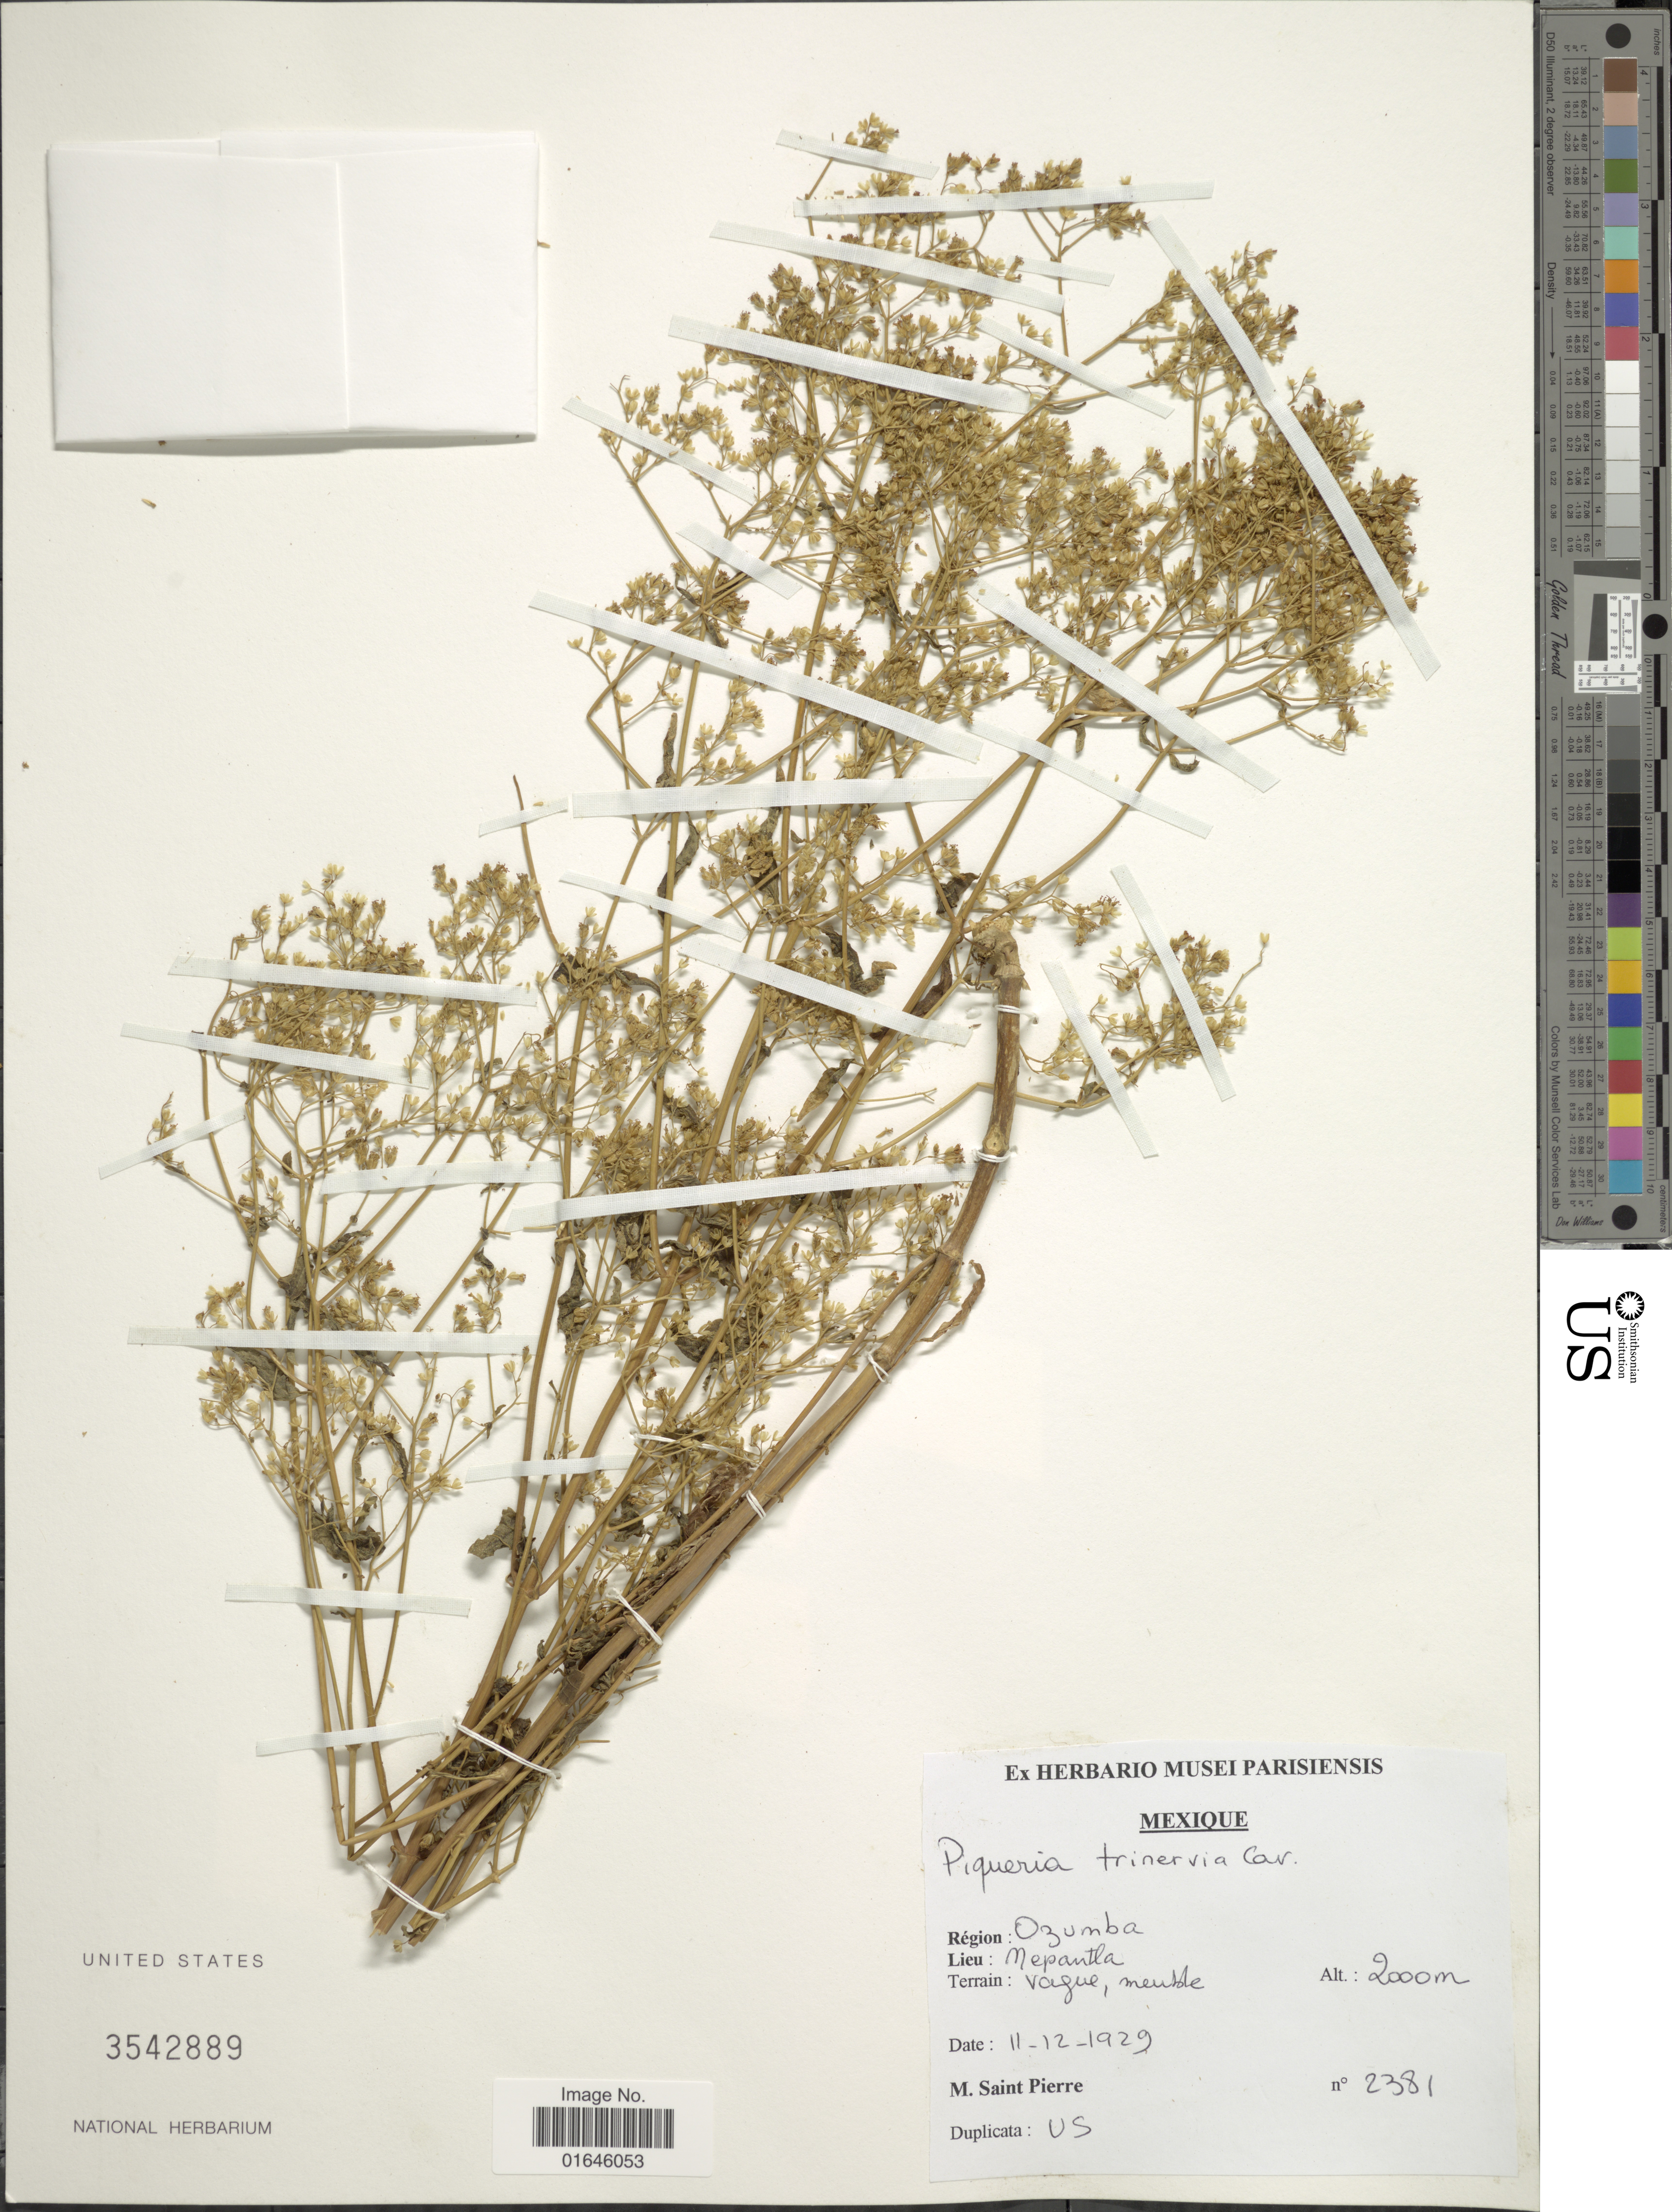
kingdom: Plantae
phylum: Tracheophyta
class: Magnoliopsida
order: Asterales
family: Asteraceae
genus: Piqueria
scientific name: Piqueria trinervia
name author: Cav.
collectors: M. Saint-Pierre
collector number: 2381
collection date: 1929-12-11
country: Mexico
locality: Ozumba, Nepantla, Vague, neuble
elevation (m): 2000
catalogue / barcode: US 3542889